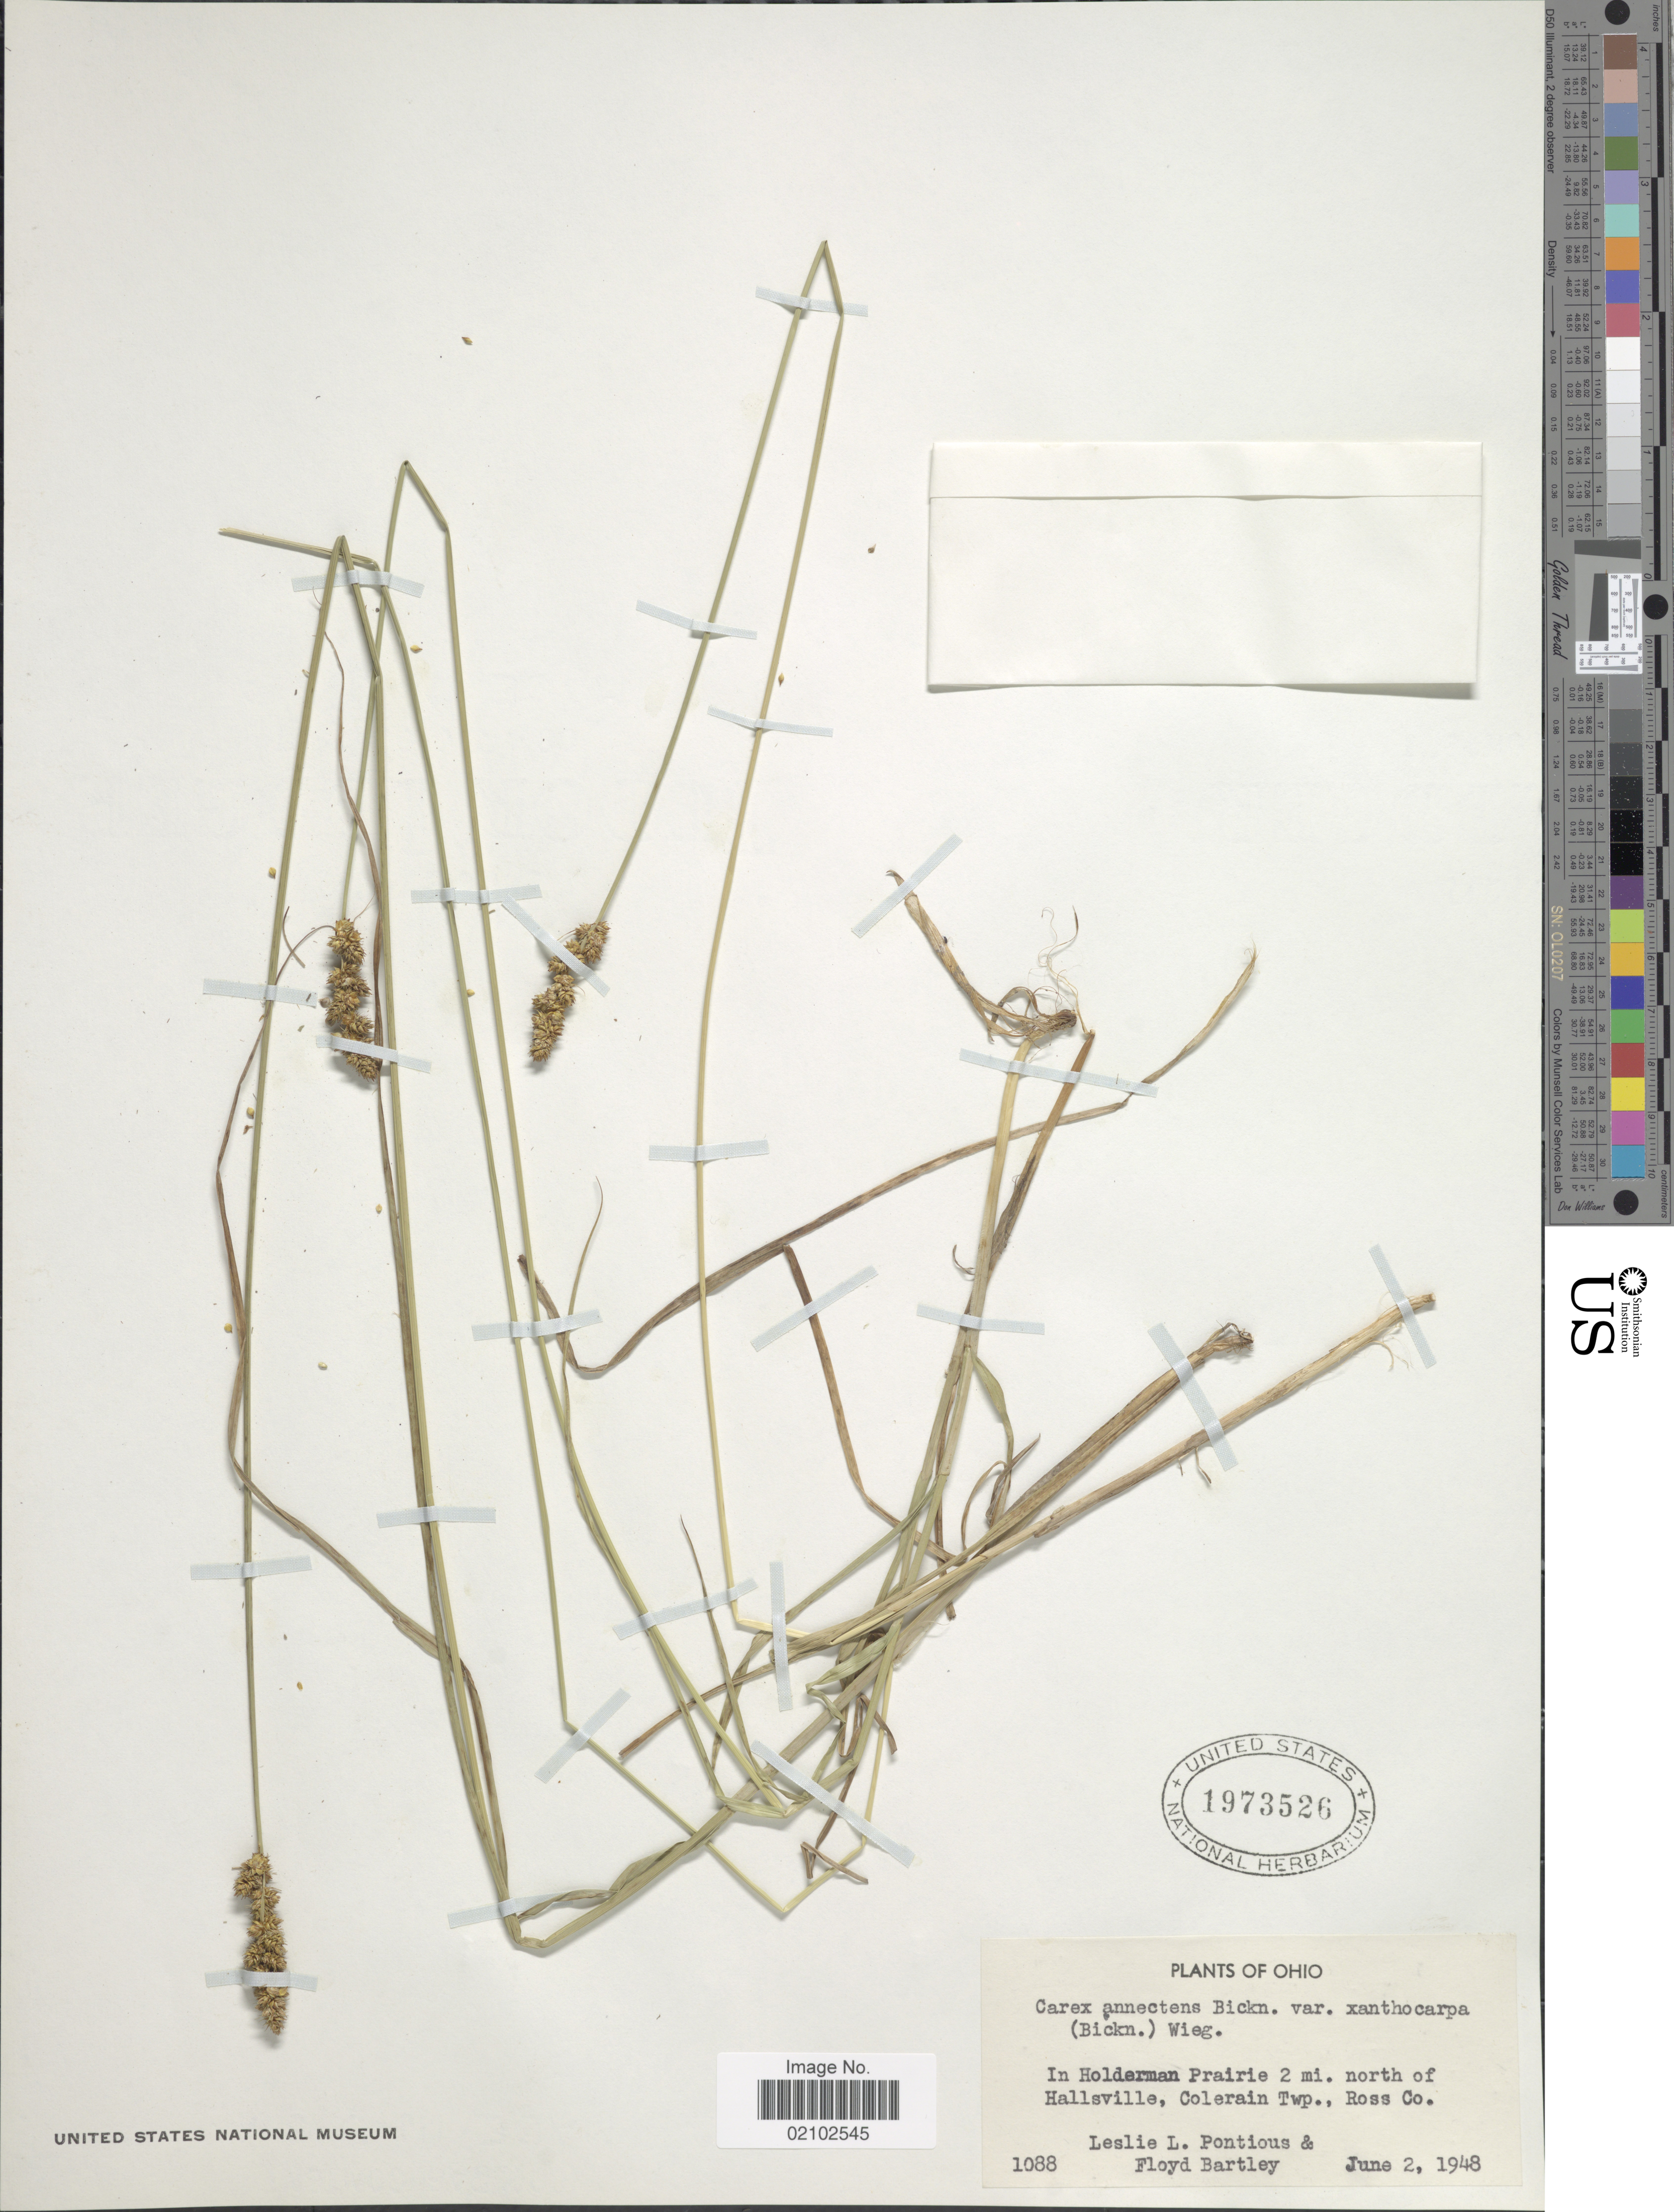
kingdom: Plantae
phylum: Tracheophyta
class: Liliopsida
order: Poales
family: Cyperaceae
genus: Carex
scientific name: Carex annectens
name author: (E.P. Bicknell) E.P. Bicknell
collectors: L. L. Pontious & F. Bartley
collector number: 1088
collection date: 1948-06-02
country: United States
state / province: Ohio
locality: In Holderman Prairie 2 mi. north of Hallsville, Colerain Twp., Ross Co.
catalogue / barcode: US 1973526